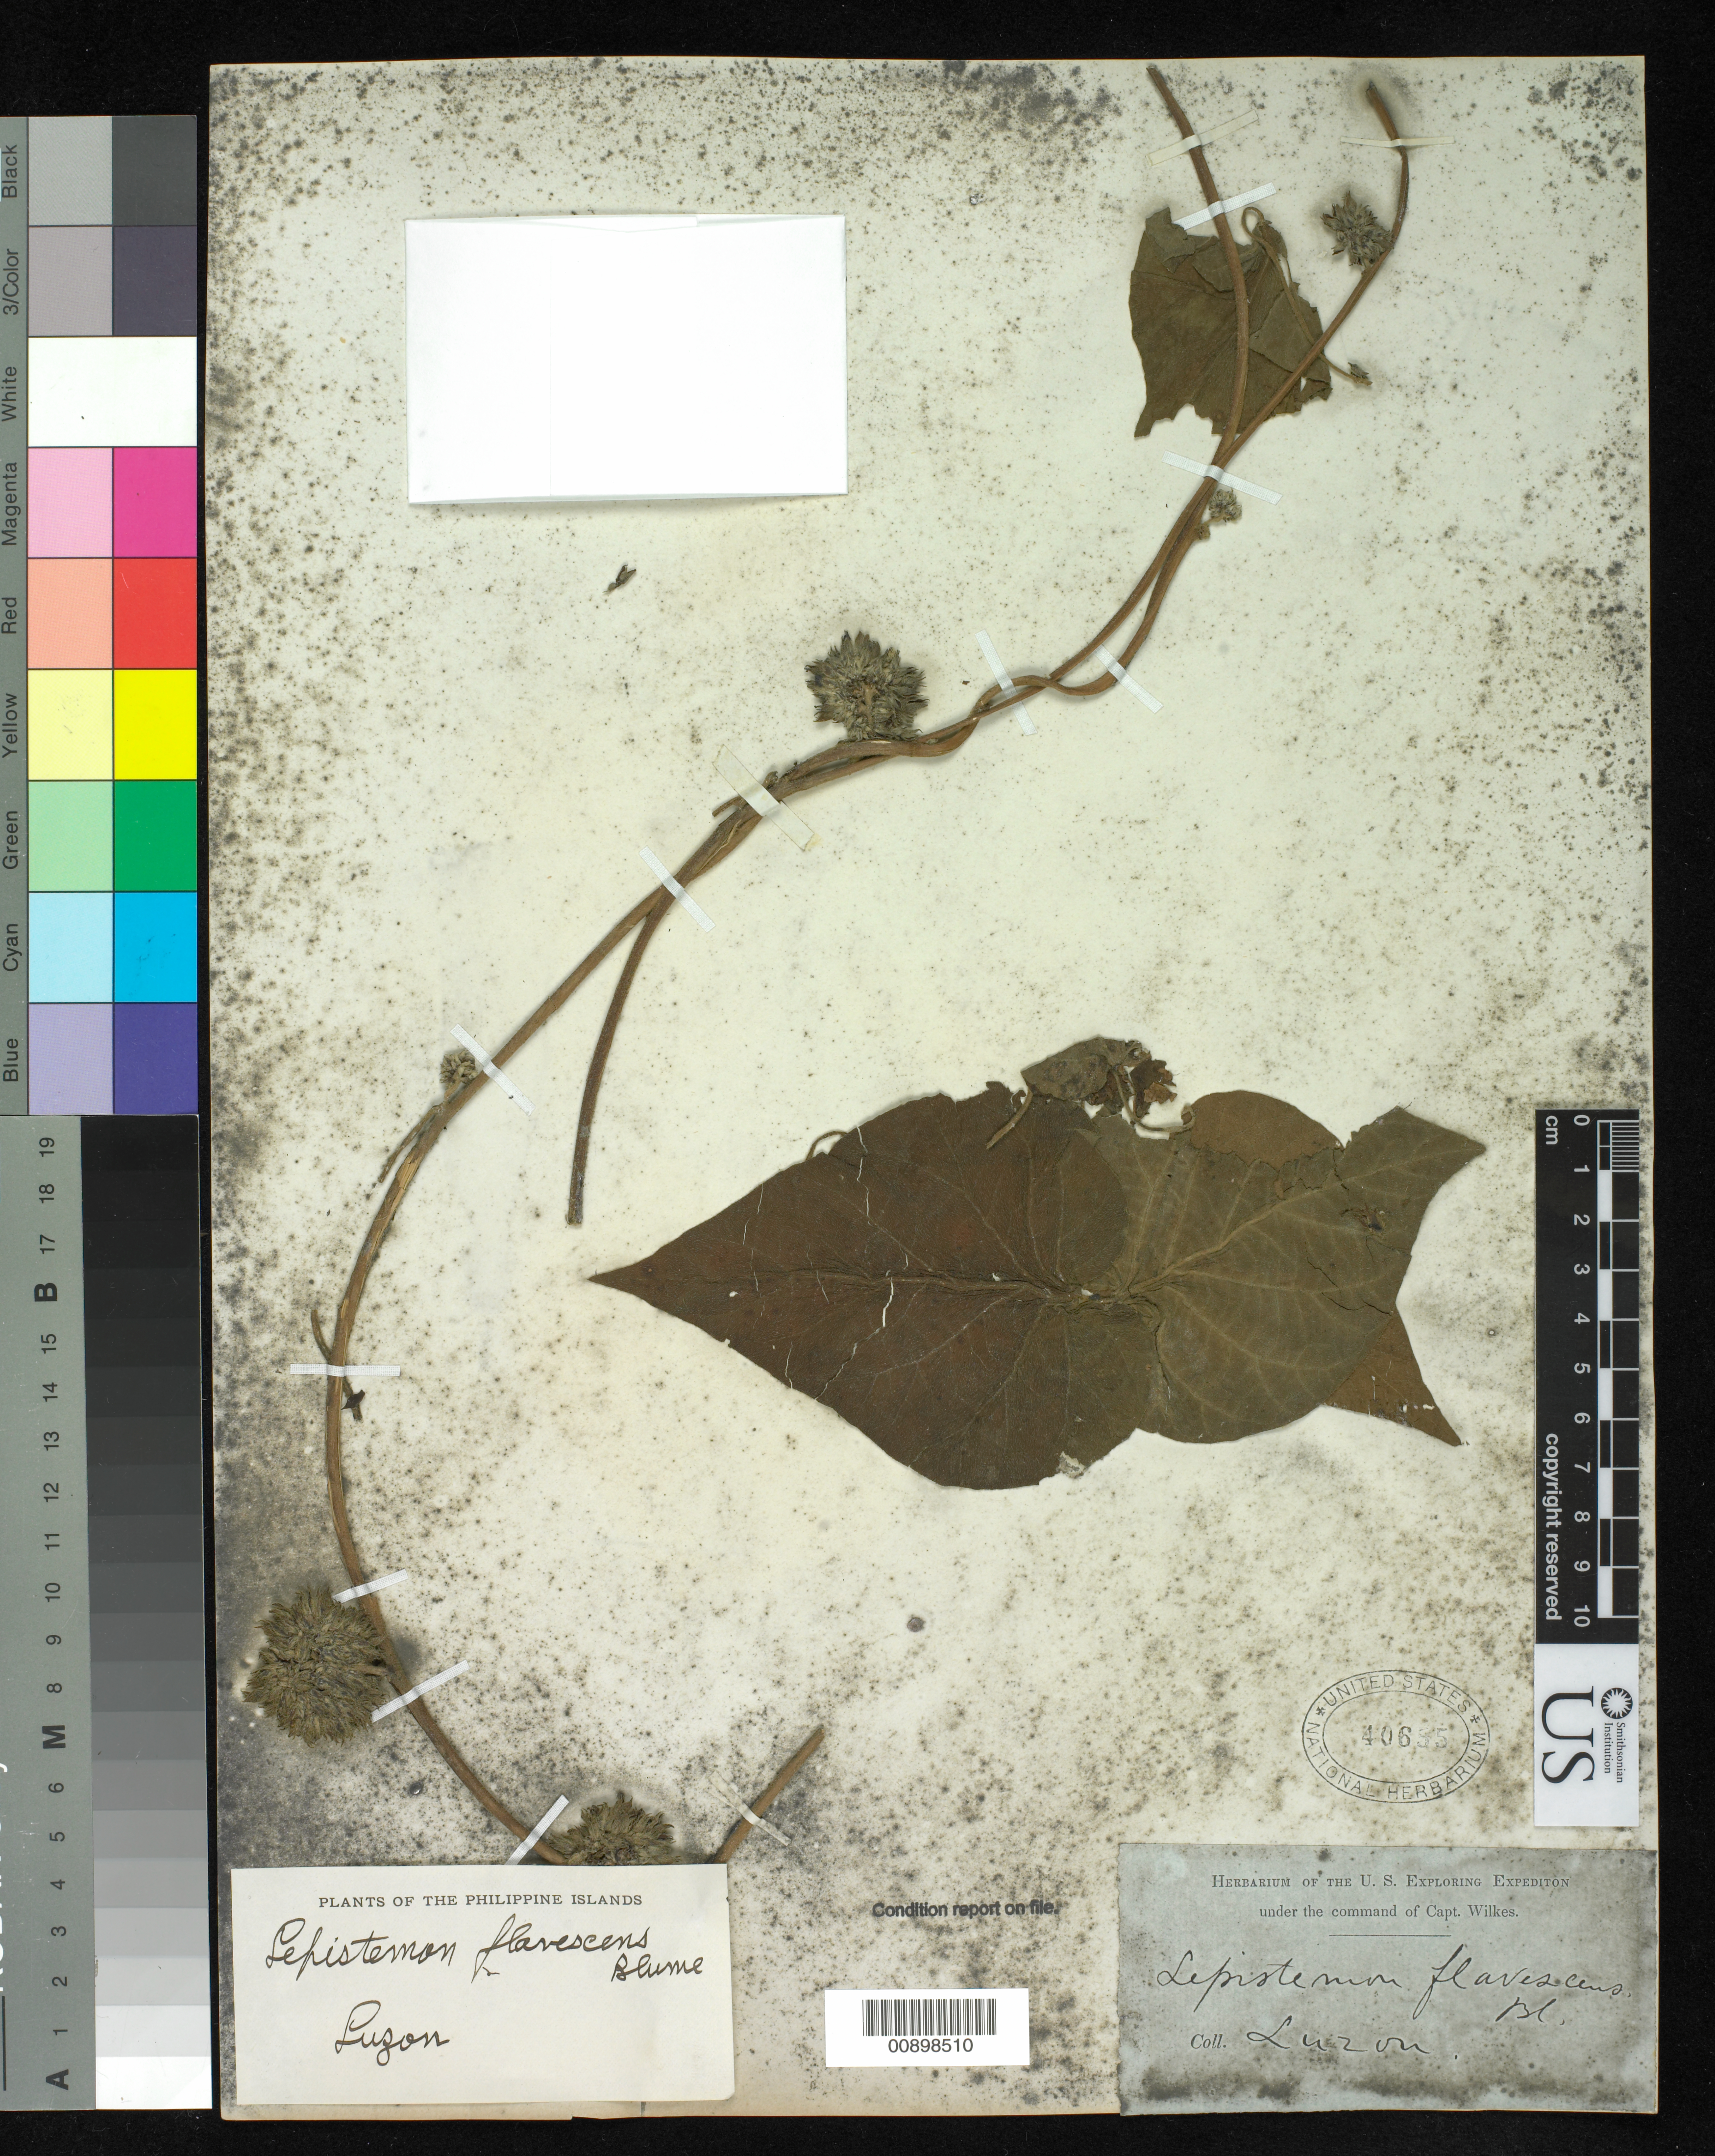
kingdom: Plantae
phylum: Tracheophyta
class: Magnoliopsida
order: Solanales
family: Convolvulaceae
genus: Lepistemon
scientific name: Lepistemon obscurum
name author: (Blanco) Merr.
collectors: Wilkes Explor. Exped.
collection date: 1838/1842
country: Philippines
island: Luzon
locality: Luzon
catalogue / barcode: US 40655